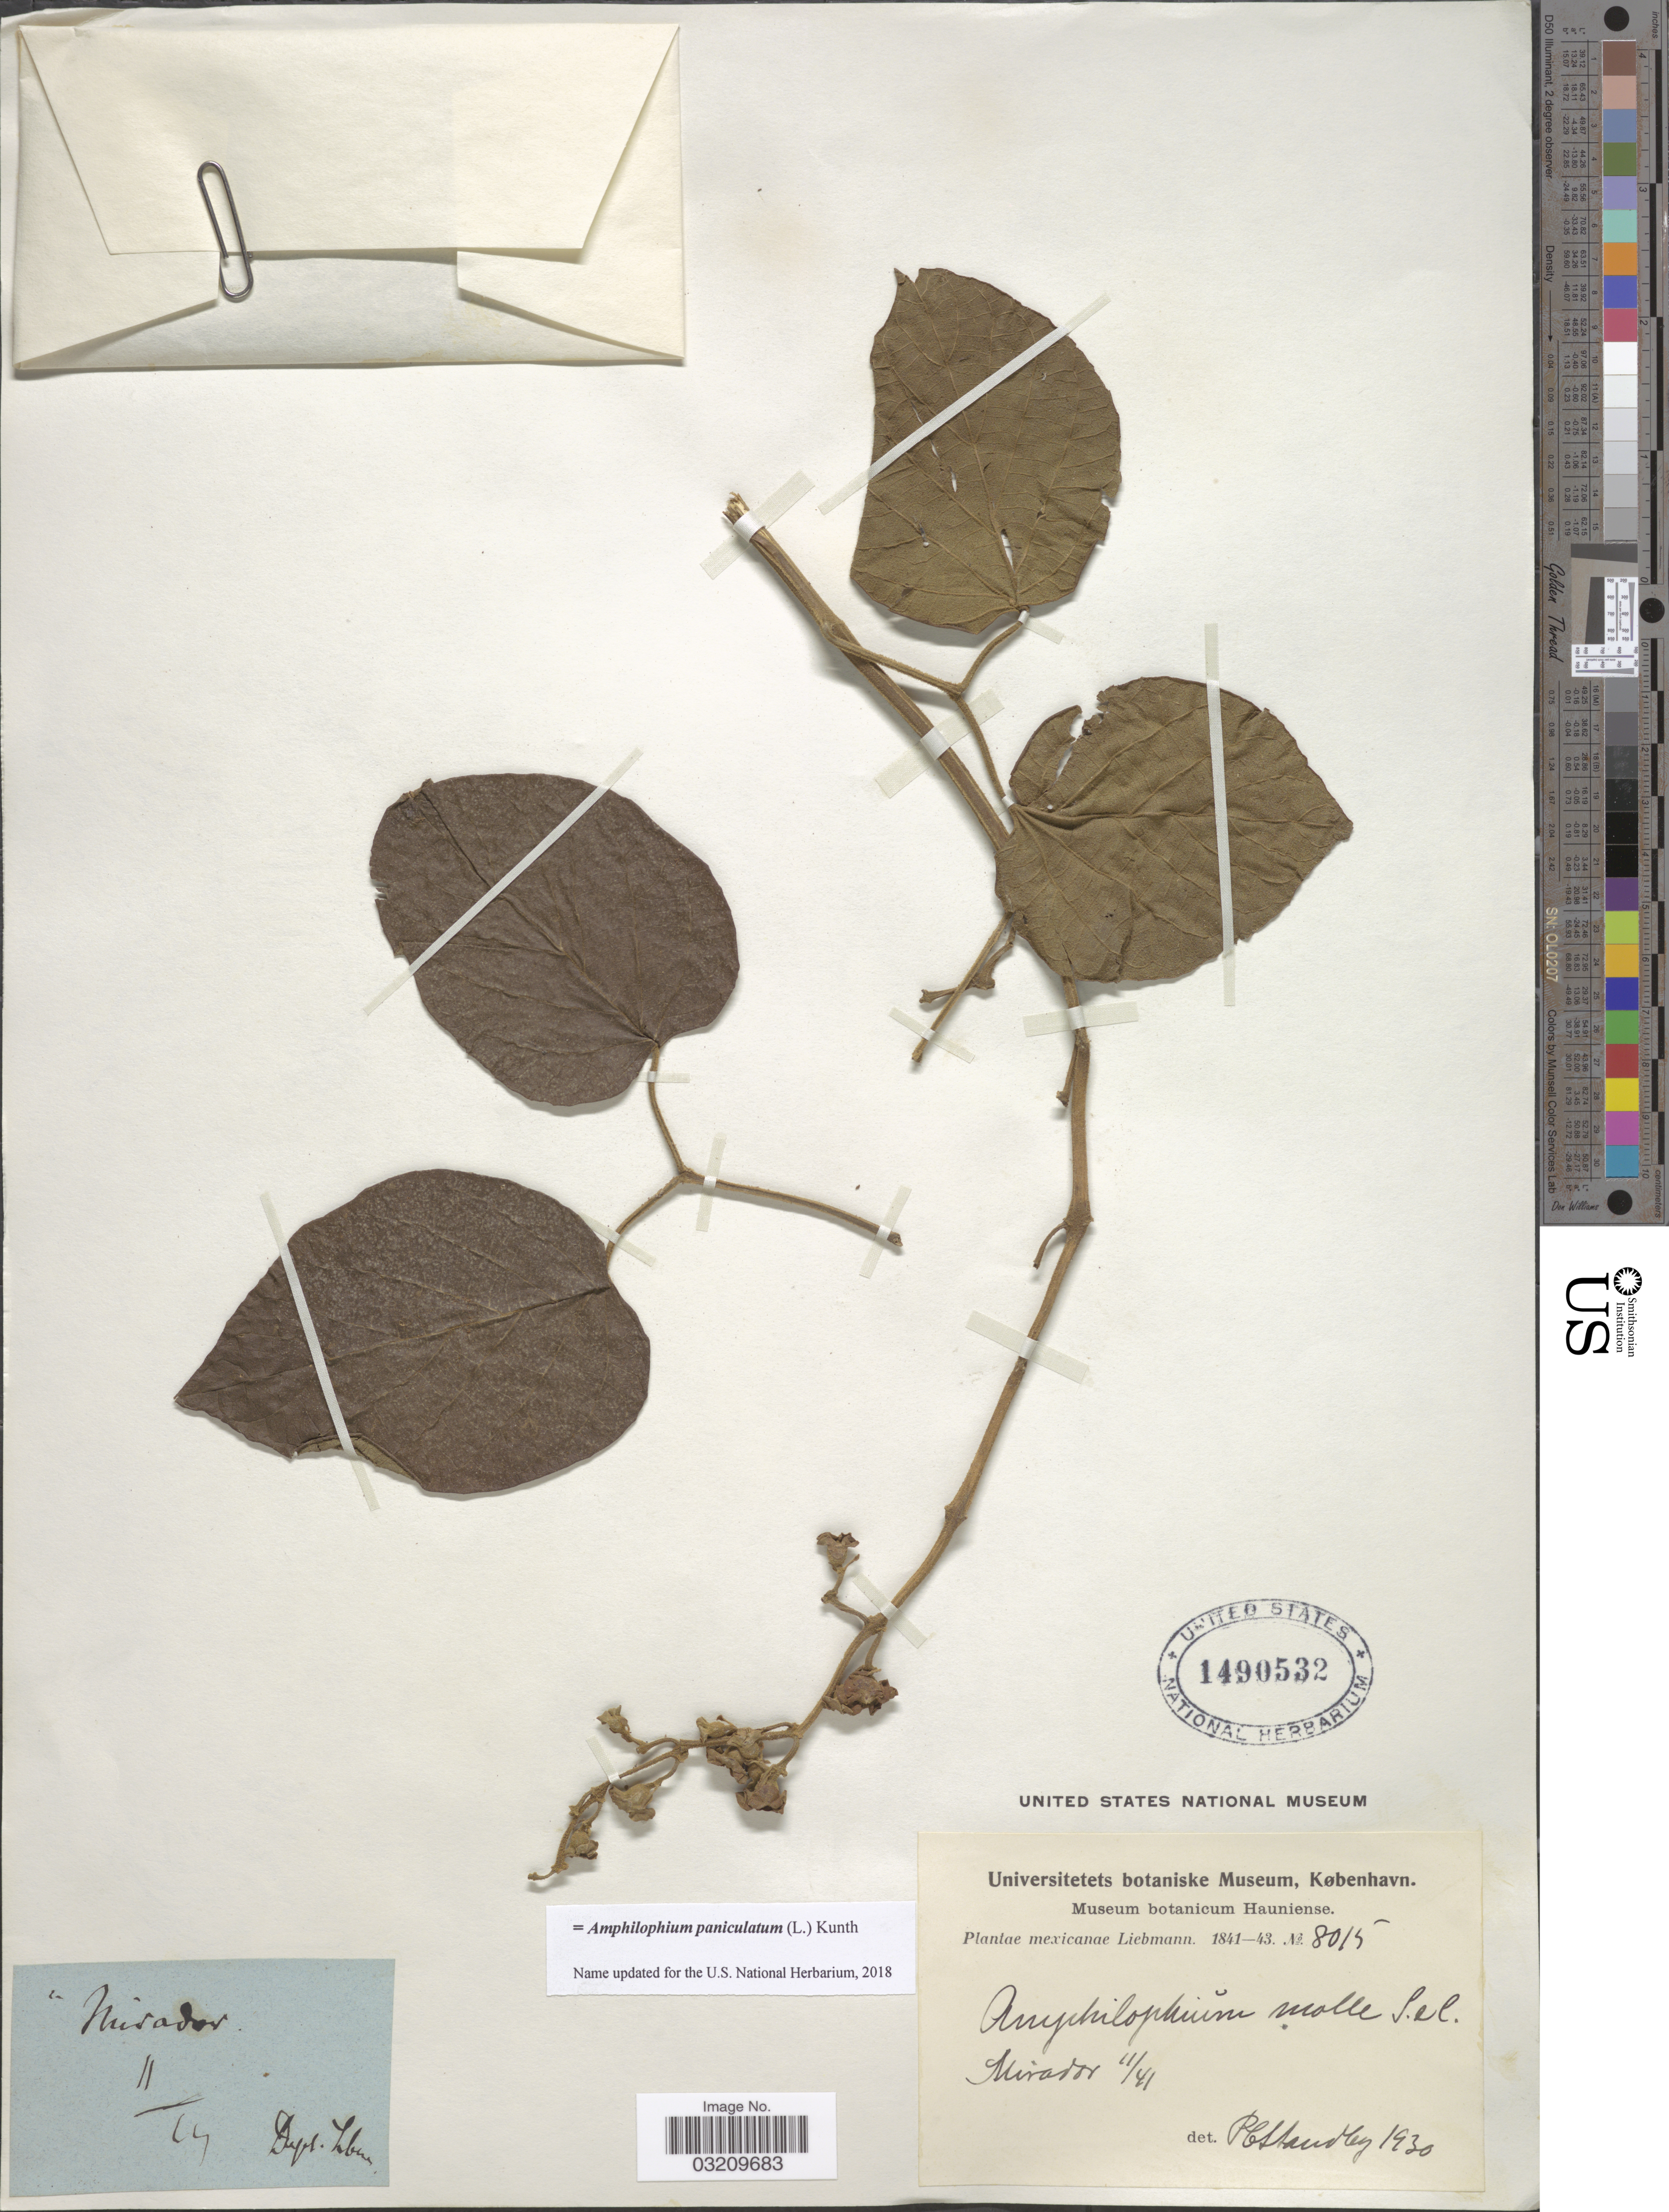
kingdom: Plantae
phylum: Tracheophyta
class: Magnoliopsida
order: Lamiales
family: Bignoniaceae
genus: Amphilophium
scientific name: Amphilophium paniculatum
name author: (L.) Kunth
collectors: Liebmann, --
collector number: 8015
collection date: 1841-11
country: Mexico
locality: Mirador.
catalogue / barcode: US 1490532